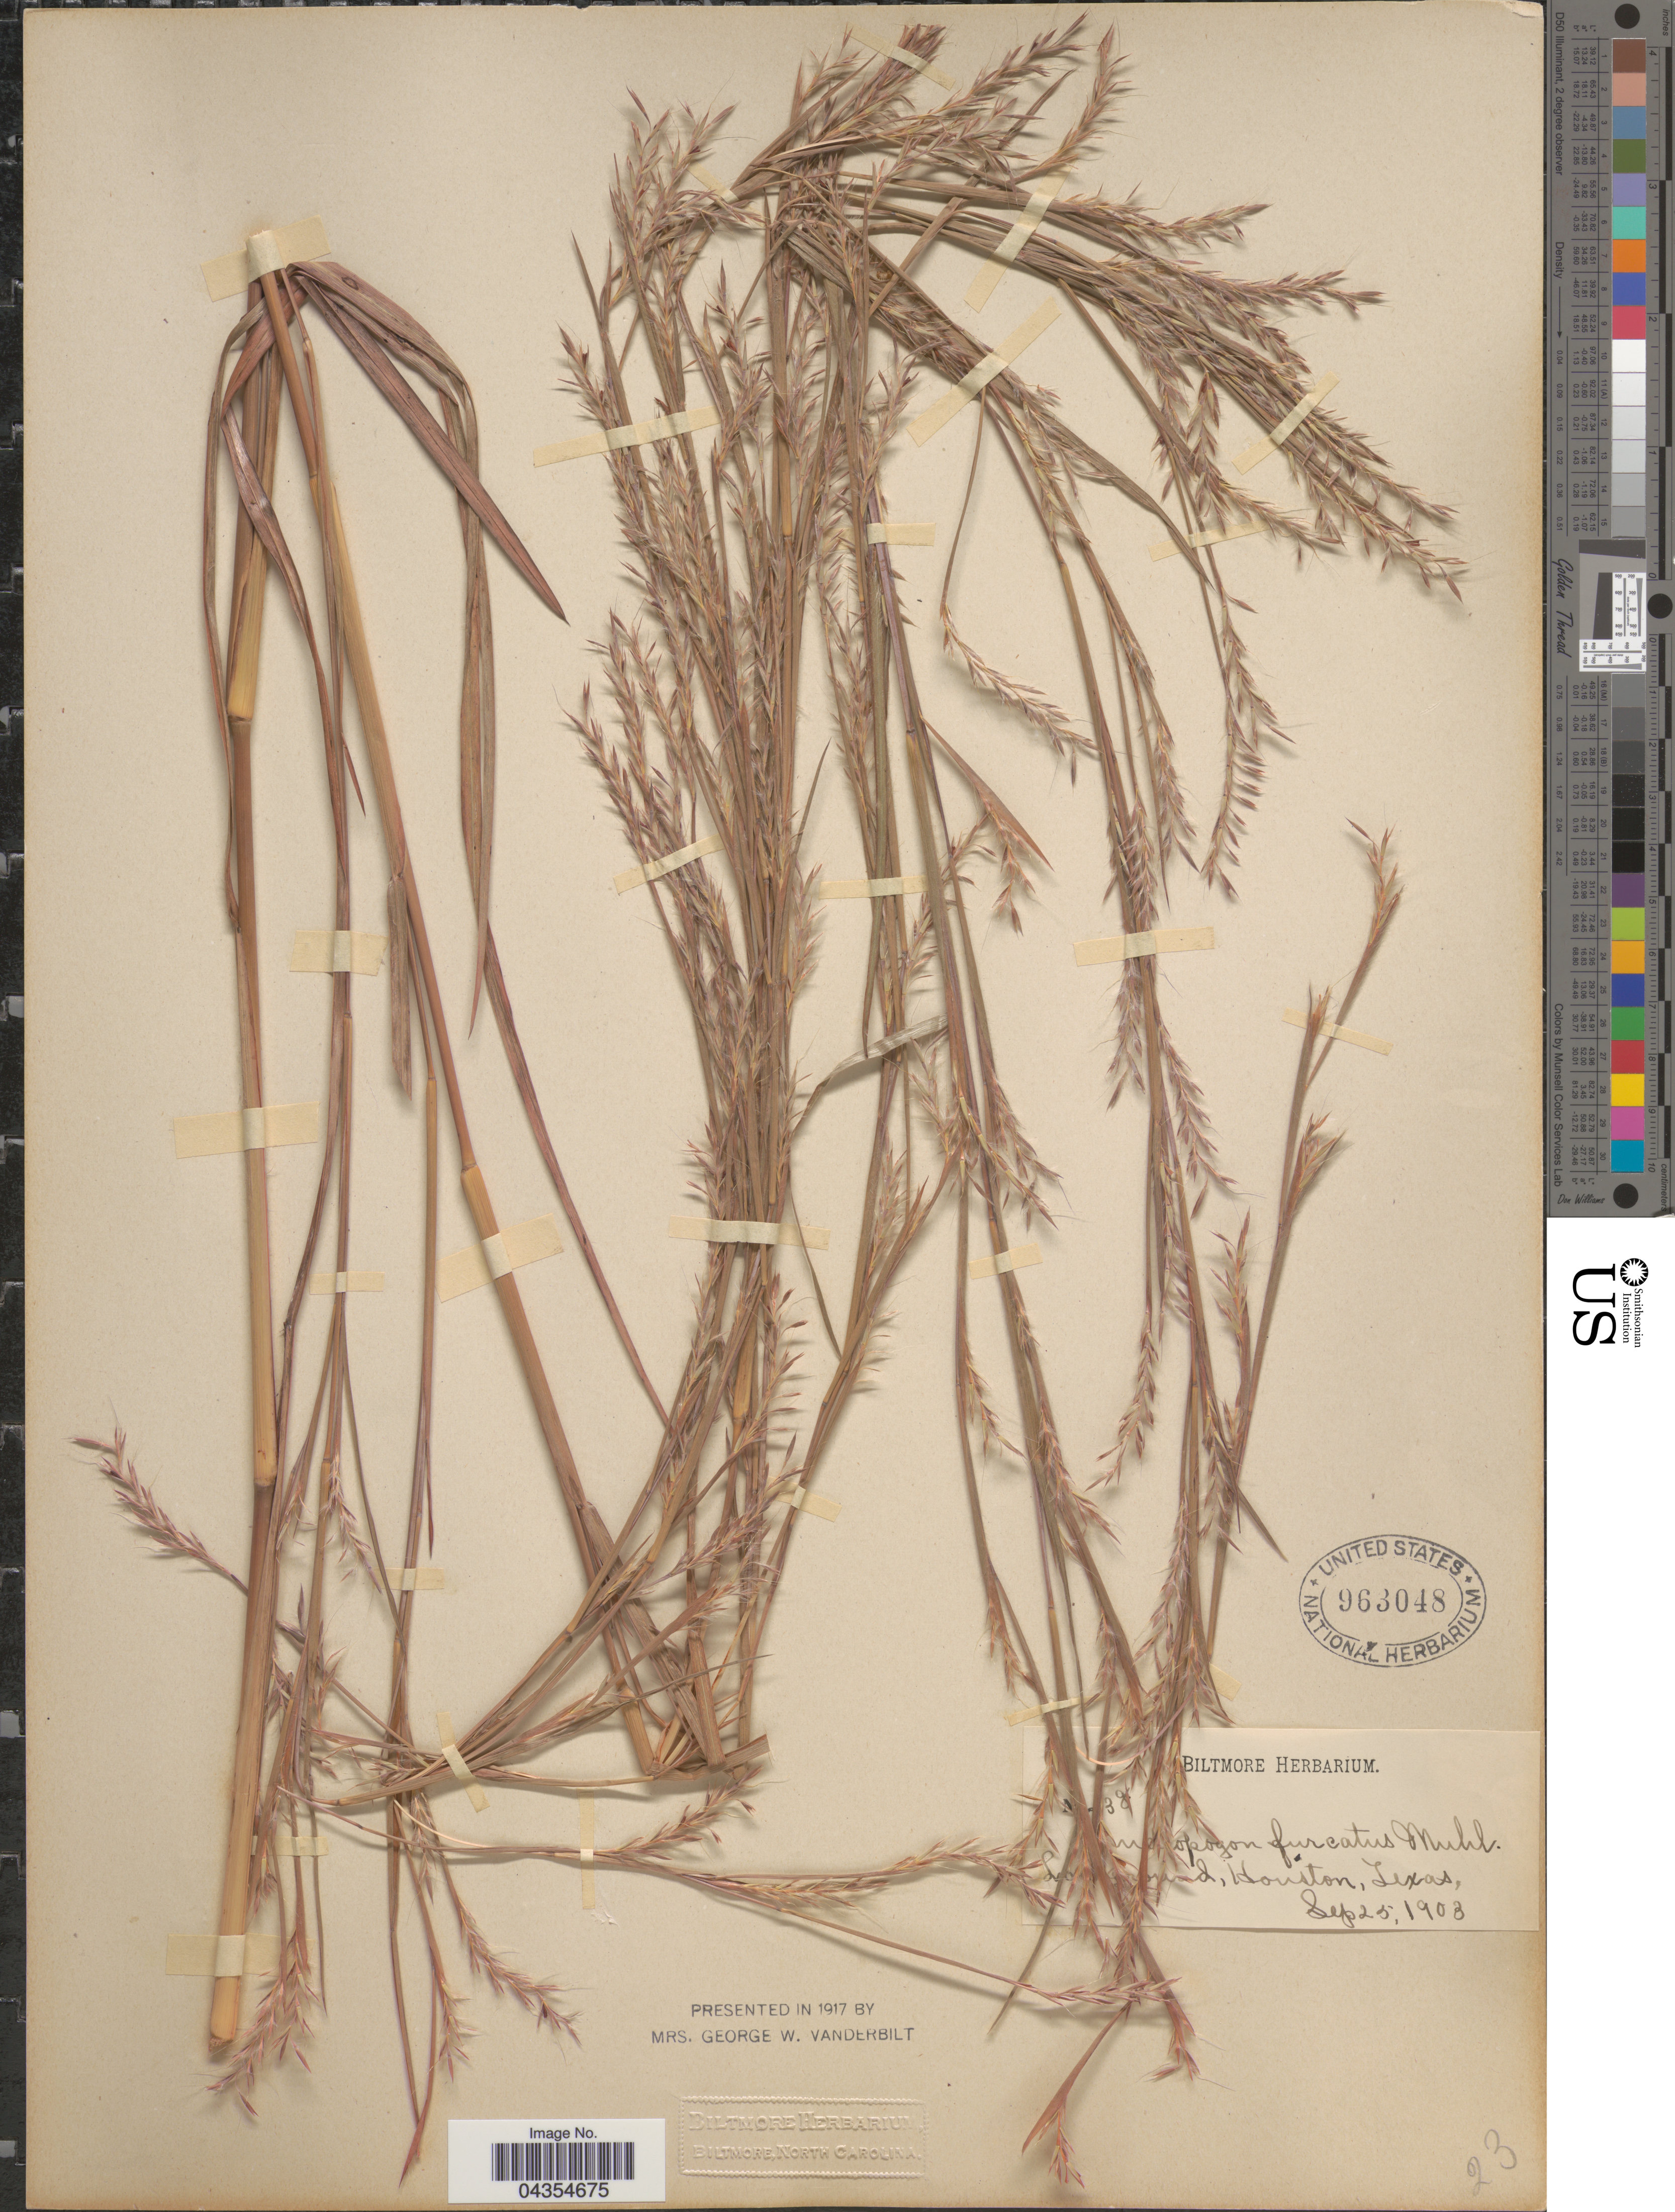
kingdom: Plantae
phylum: Tracheophyta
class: Liliopsida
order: Poales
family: Poaceae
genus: Schizachyrium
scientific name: Schizachyrium scoparium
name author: (Michx.) Nash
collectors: ex herb. Biltmore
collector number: !38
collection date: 1903-09-25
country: United States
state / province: Texas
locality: Houston.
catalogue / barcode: US 963048